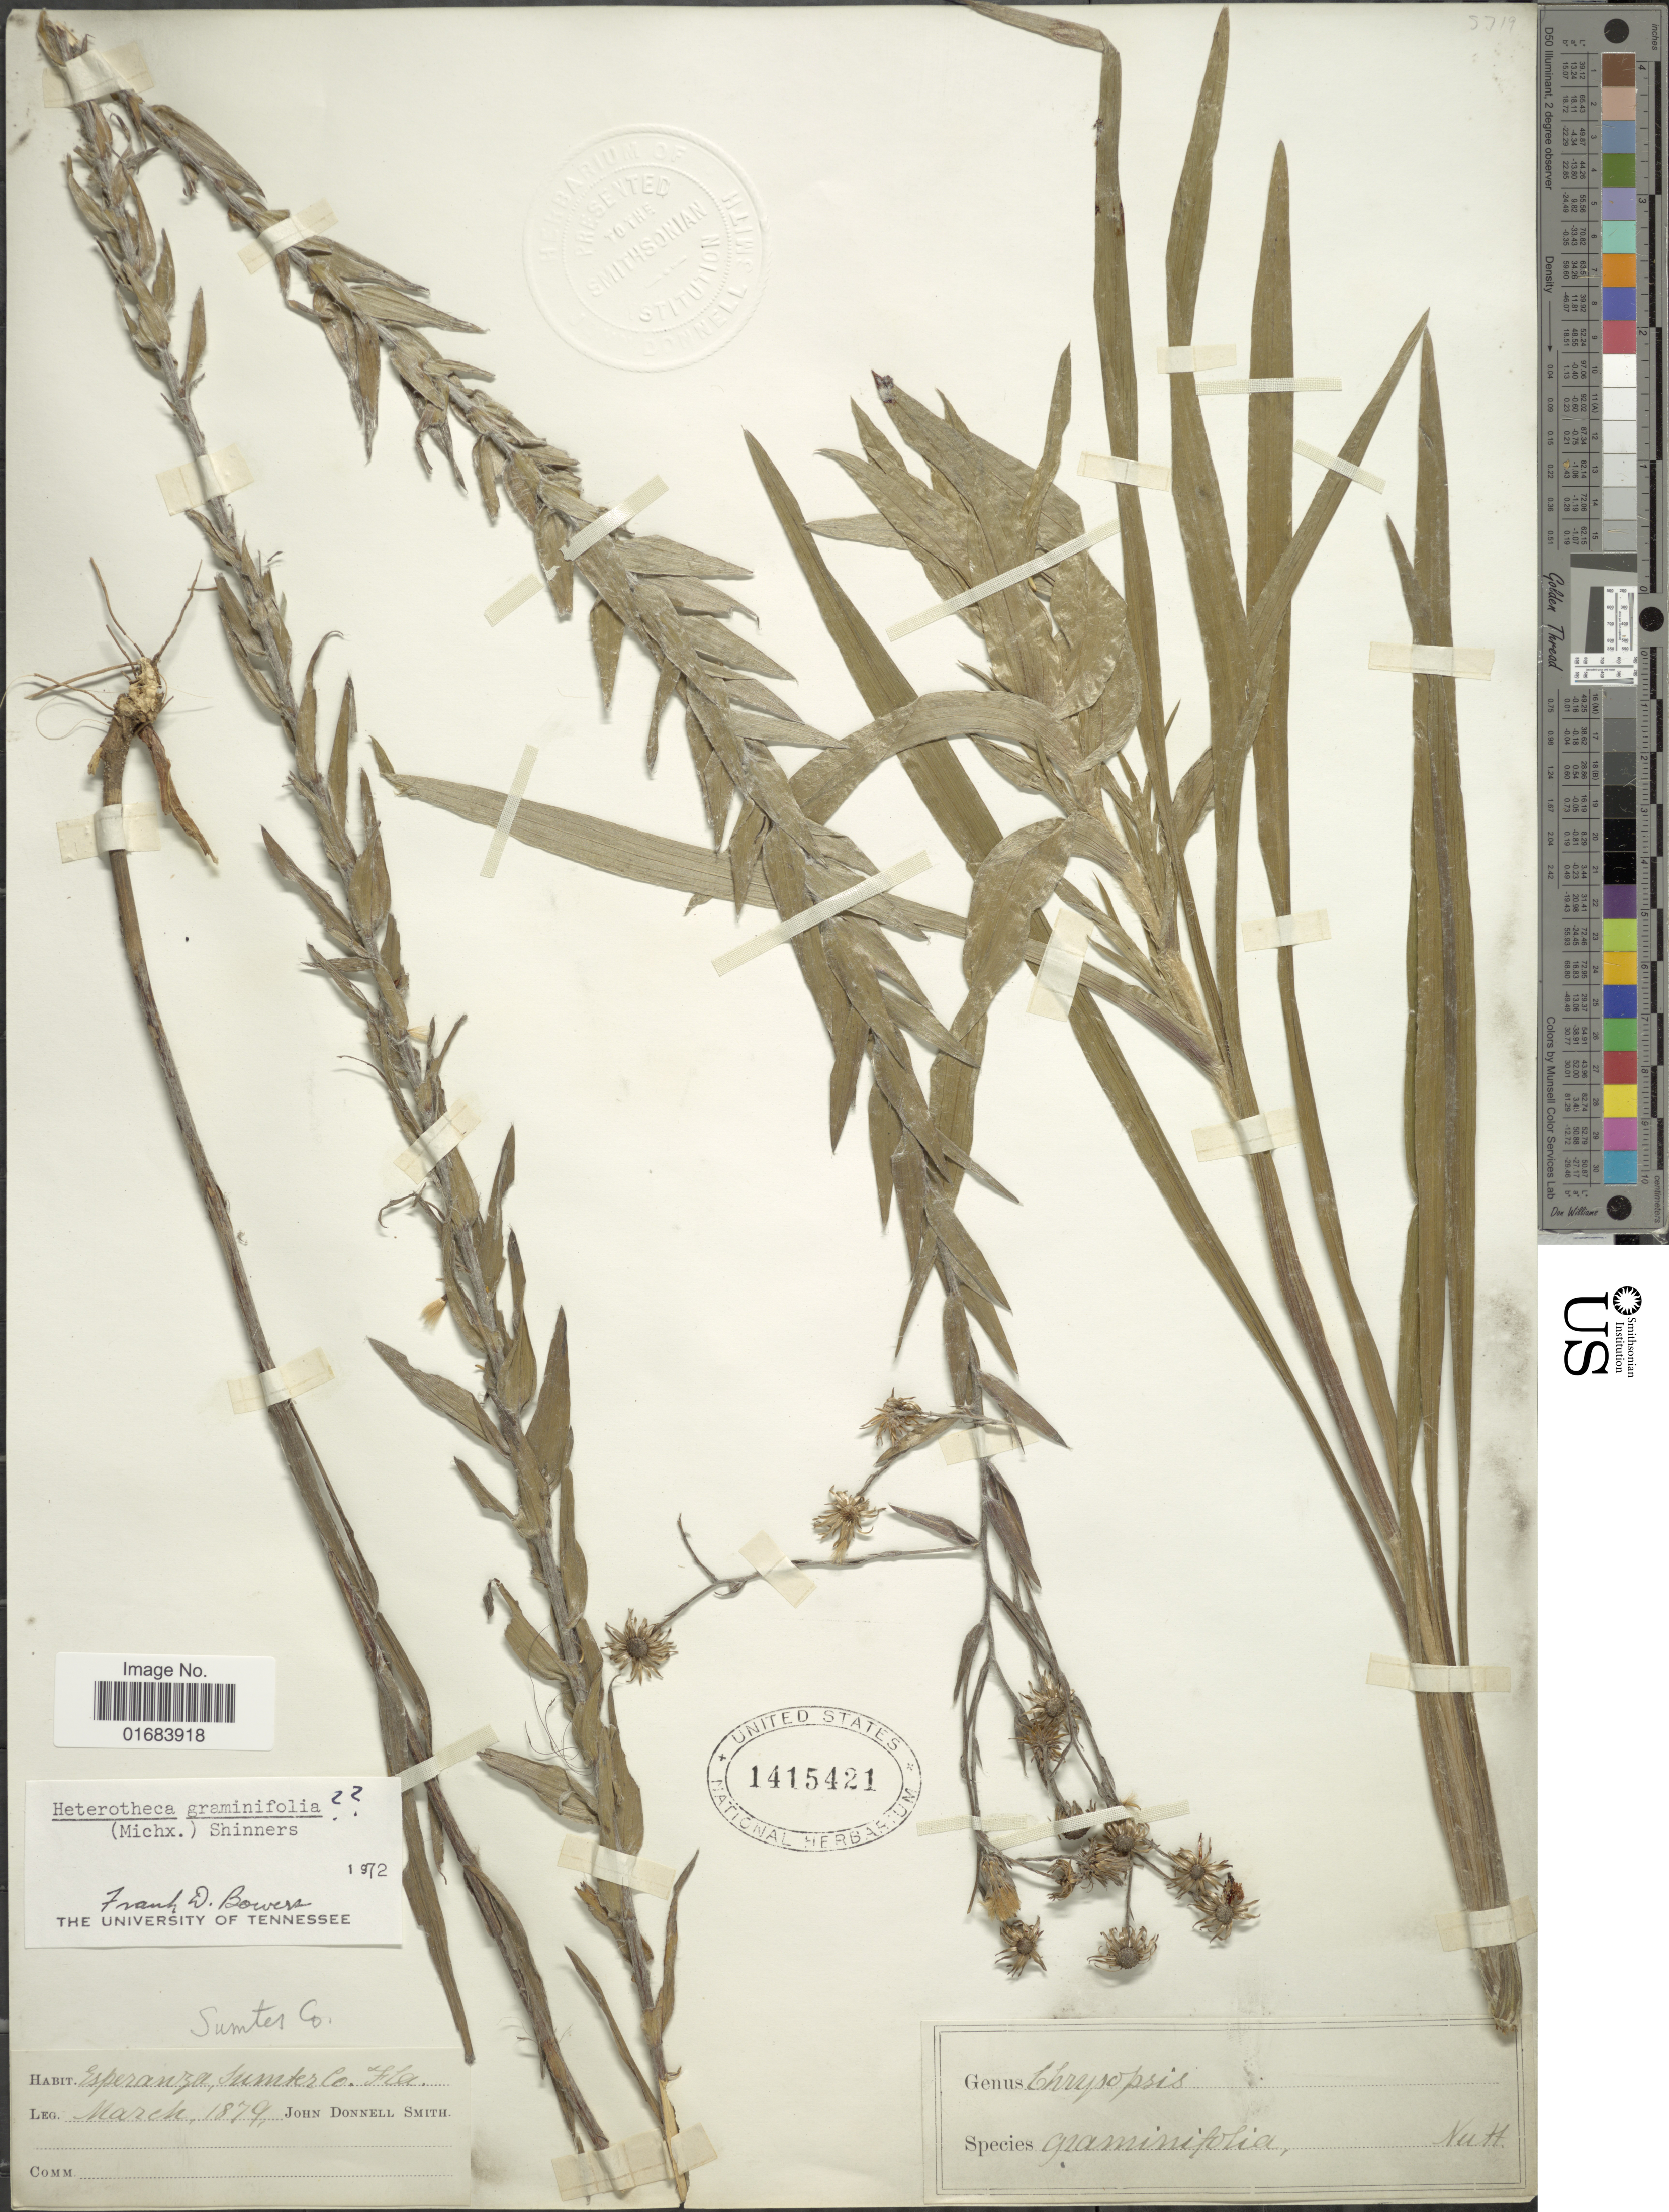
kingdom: Plantae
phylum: Tracheophyta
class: Magnoliopsida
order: Asterales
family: Asteraceae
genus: Pityopsis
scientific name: Pityopsis graminifolia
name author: (Michx.) Nutt.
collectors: J. Donnell Smith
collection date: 1879-03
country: United States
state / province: Florida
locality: Esperanza, Sumter Co.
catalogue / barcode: US 1415421